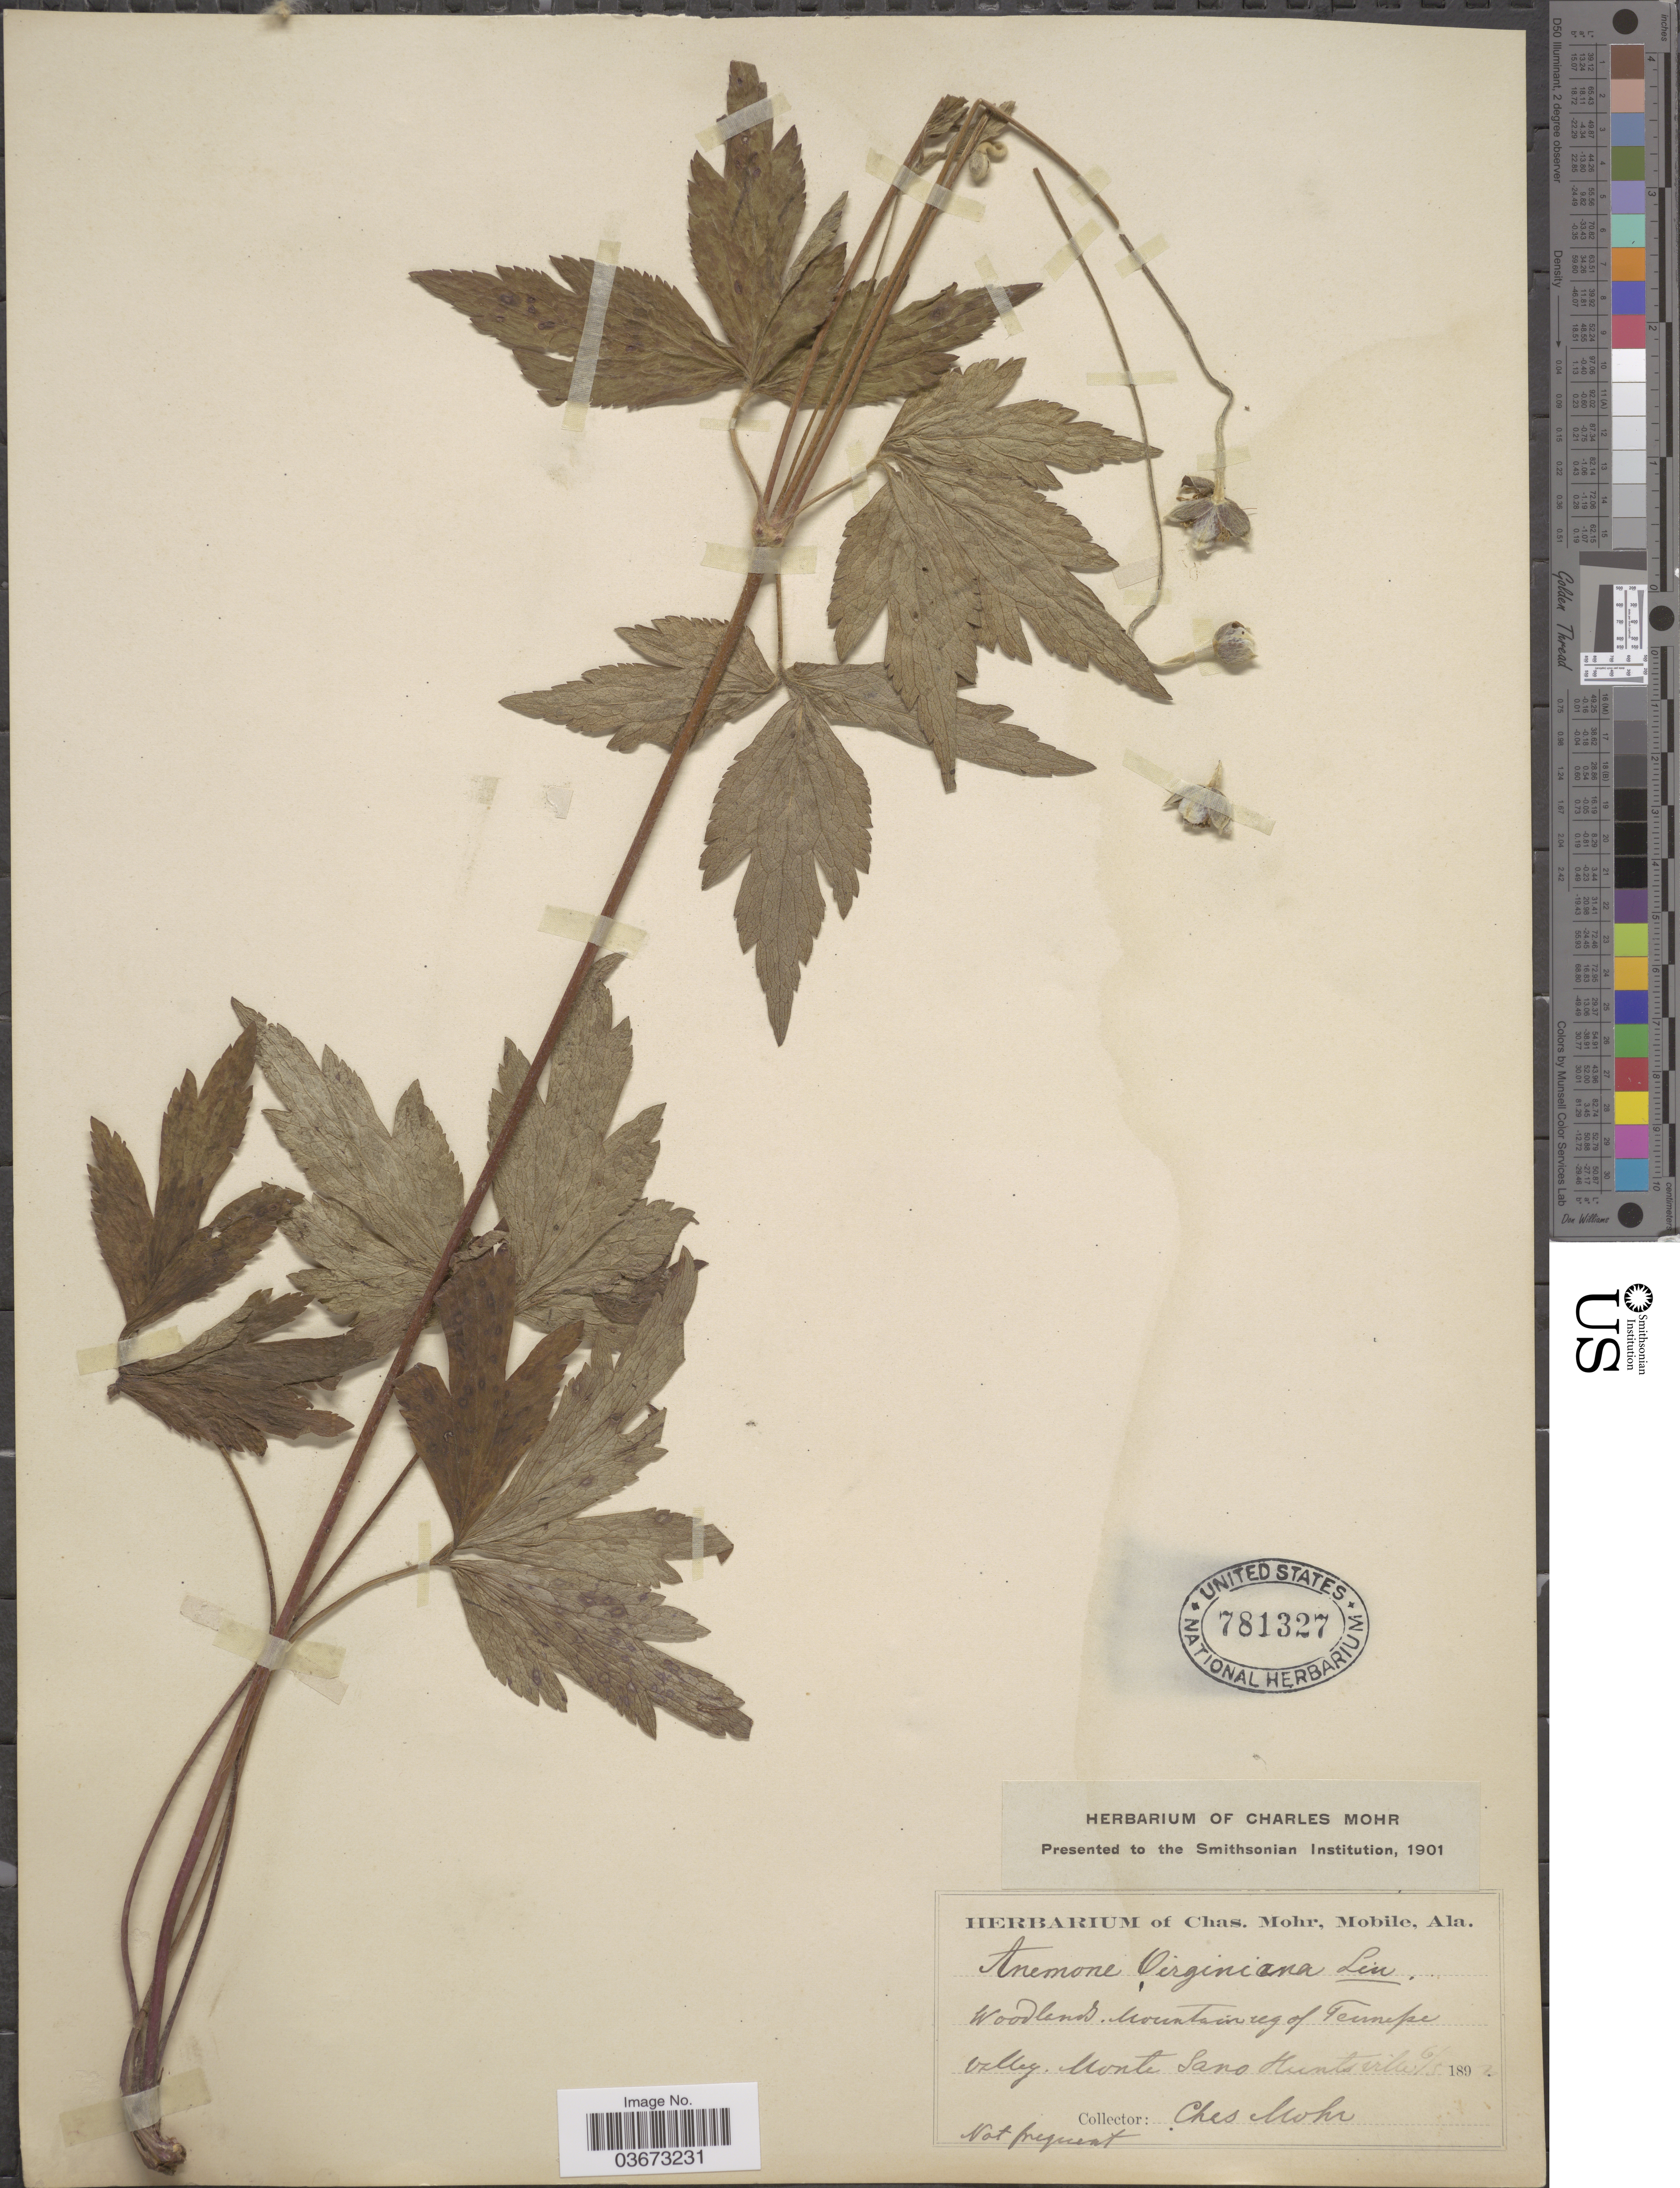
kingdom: Plantae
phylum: Tracheophyta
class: Magnoliopsida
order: Ranunculales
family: Ranunculaceae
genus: Anemone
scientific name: Anemone virginiana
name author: L.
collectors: Mohr, C. T. (herbarium)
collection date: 1892-06-05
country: United States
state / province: Tennessee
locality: Mountain reg of Tennessee Valley. Monte Sano Huntsville.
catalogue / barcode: US 781327